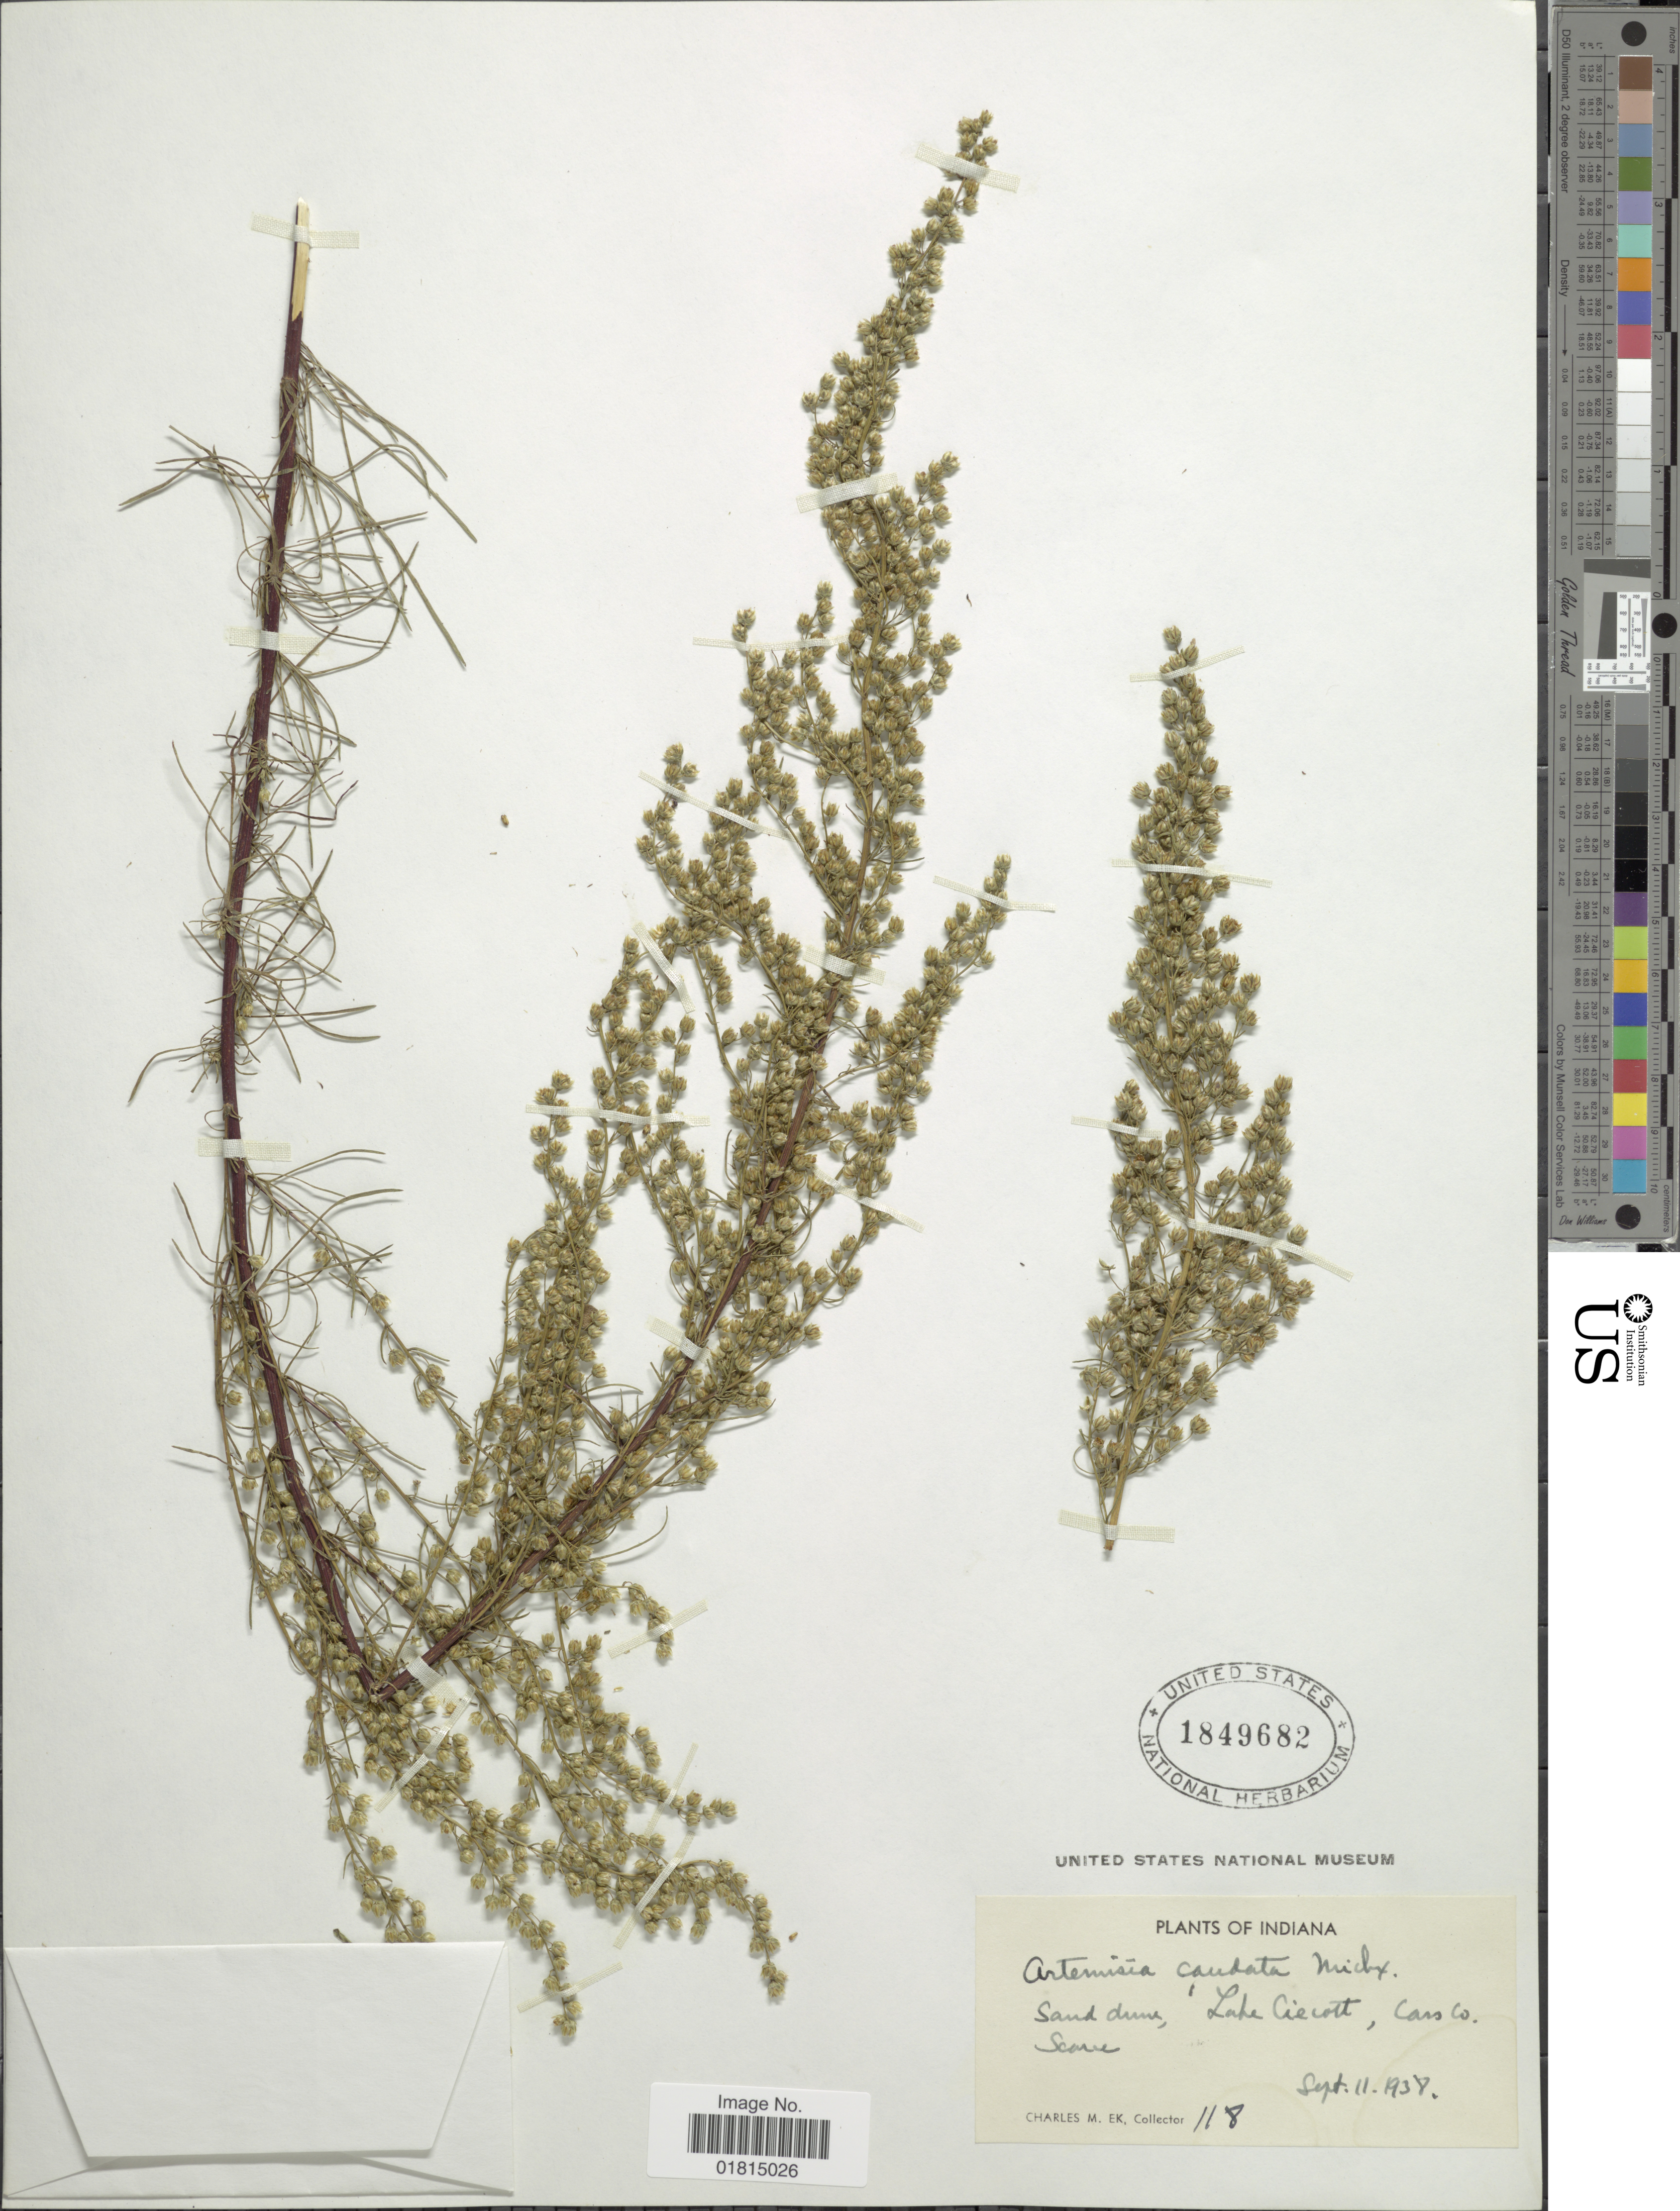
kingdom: Plantae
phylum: Tracheophyta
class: Magnoliopsida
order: Asterales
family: Asteraceae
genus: Artemisia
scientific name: Artemisia caudata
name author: Michx.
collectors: C. Ek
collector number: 118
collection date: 1938-09-11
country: United States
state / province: Indiana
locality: Sand dune, Lake Ciecott, Cars Co. Scorro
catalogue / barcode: US 1849682